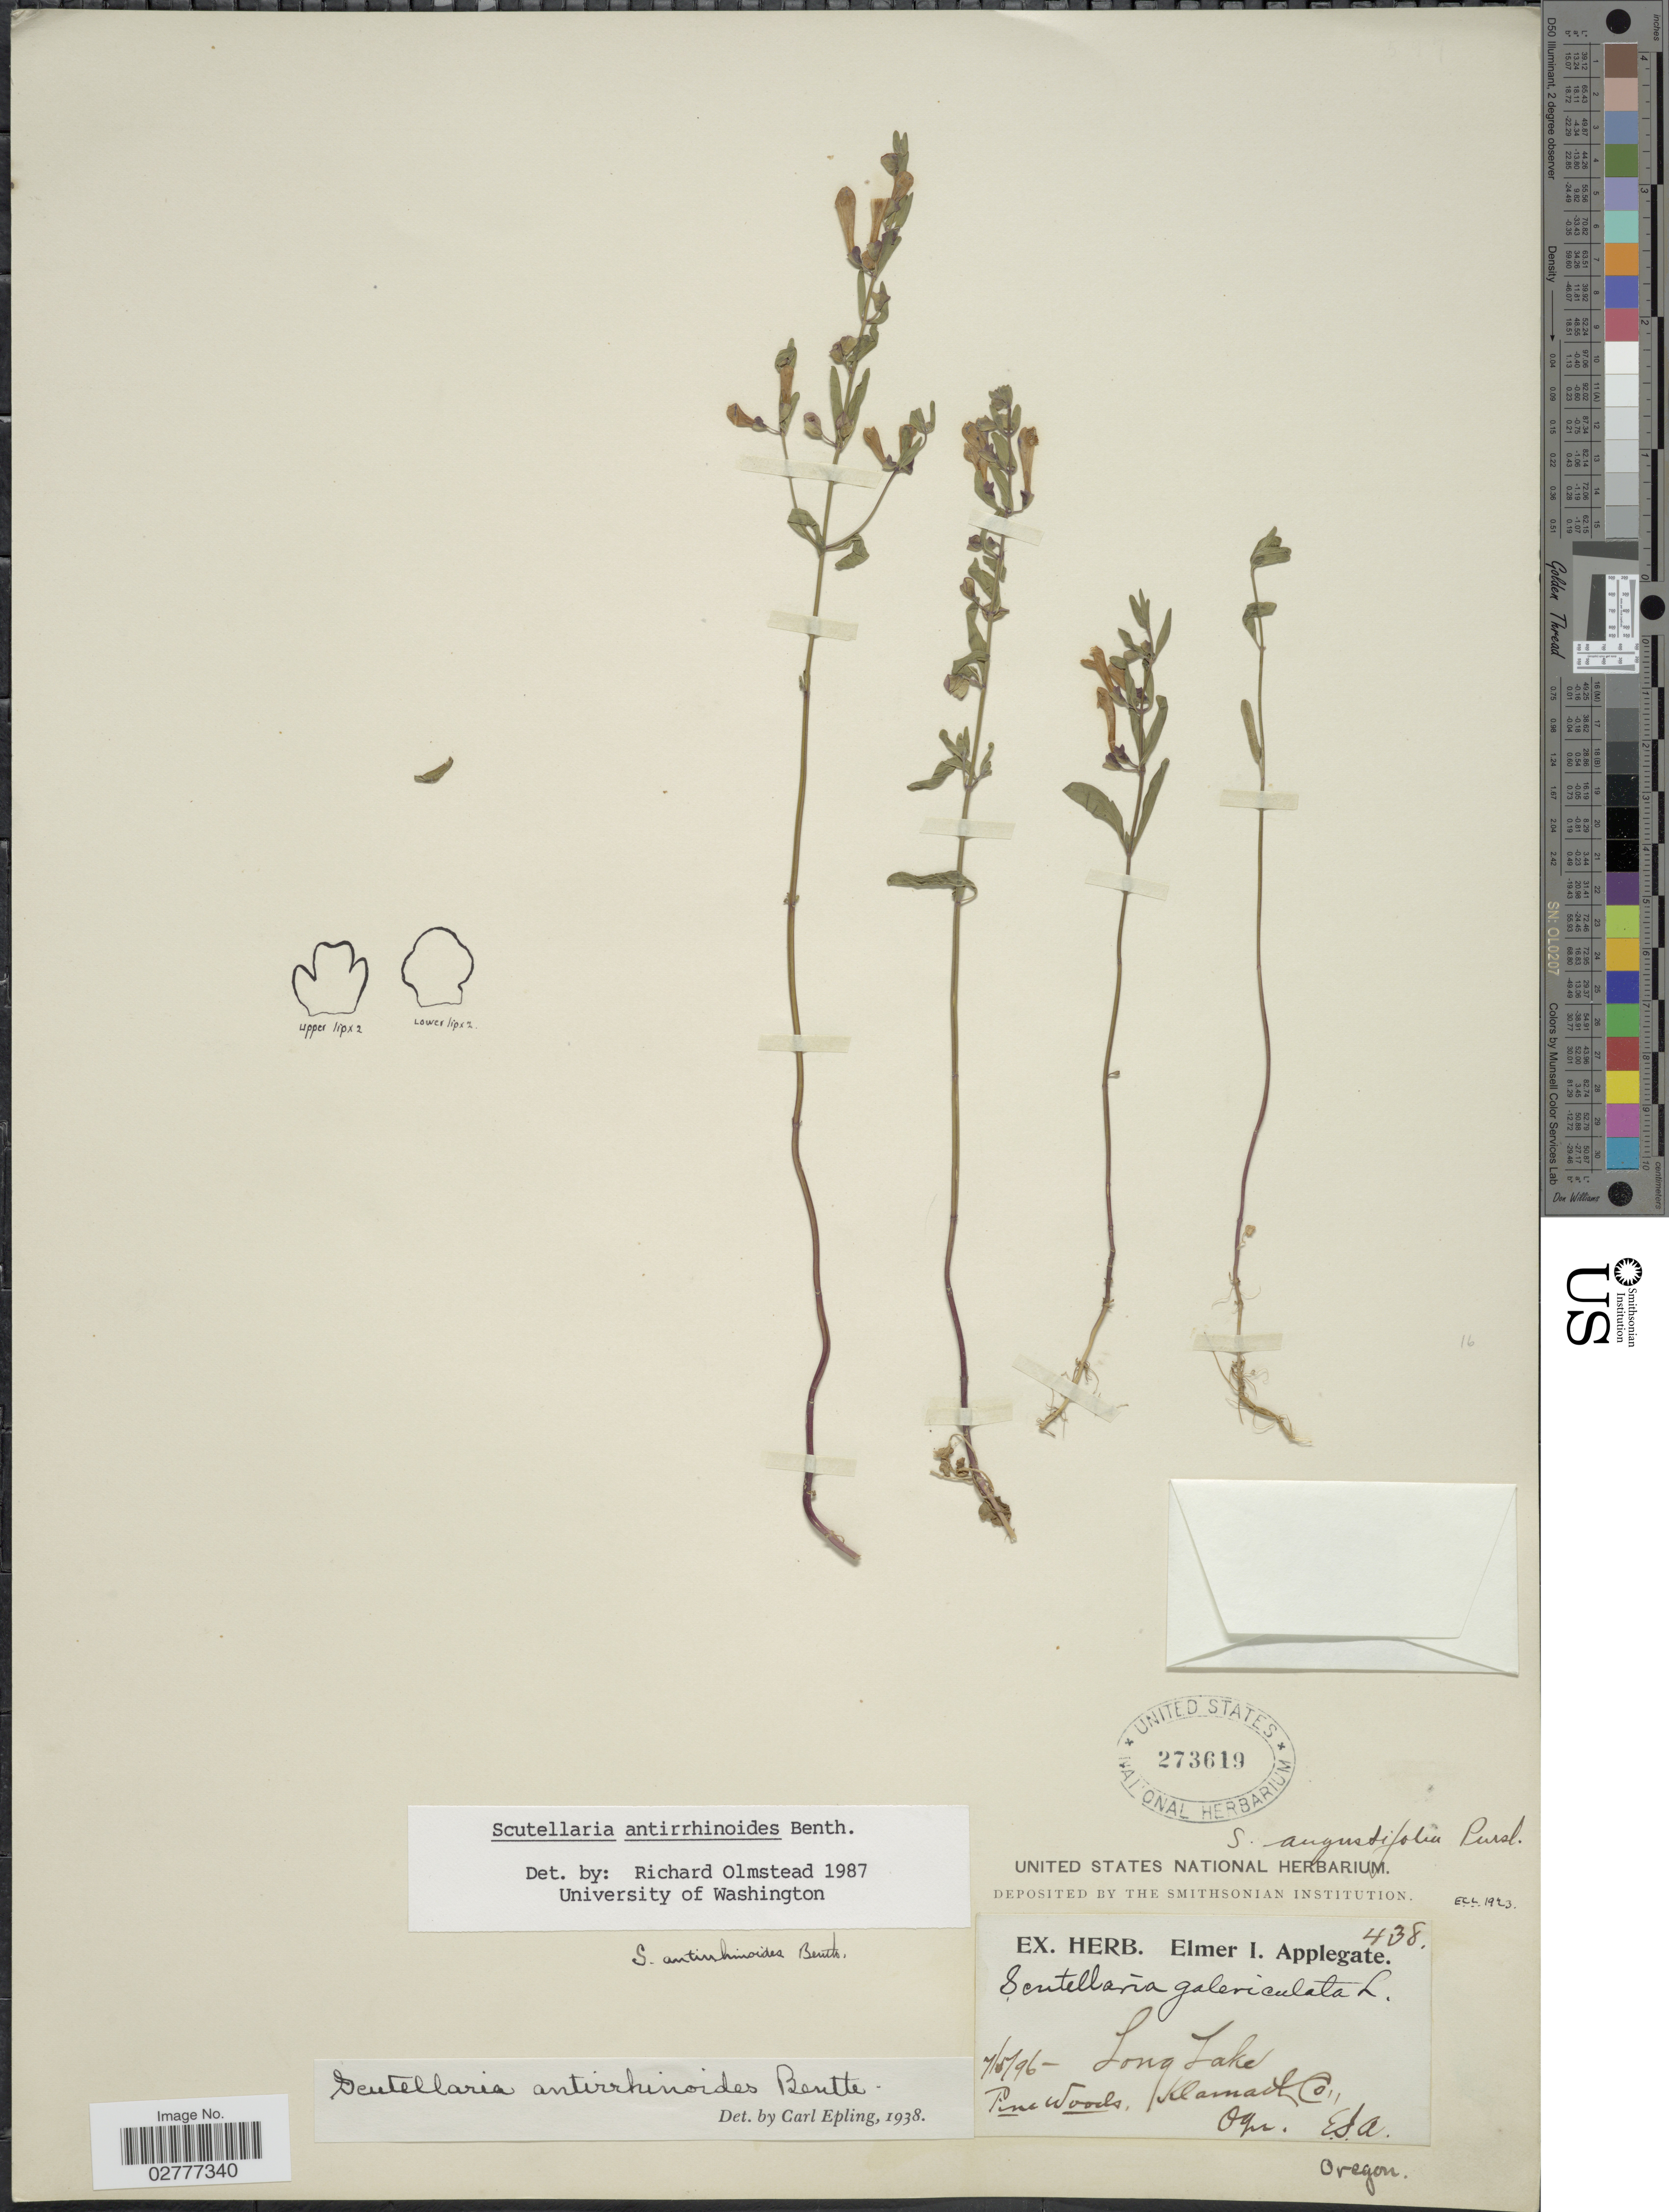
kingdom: Plantae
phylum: Tracheophyta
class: Magnoliopsida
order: Lamiales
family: Lamiaceae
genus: Scutellaria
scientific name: Scutellaria antirrhinoides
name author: Benth.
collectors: E. I. Applegate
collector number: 438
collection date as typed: Transcribed d/m/y: 5/7/96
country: United States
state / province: Oregon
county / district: Klamath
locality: Long Lake, Klamath Co.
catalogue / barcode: US 273619